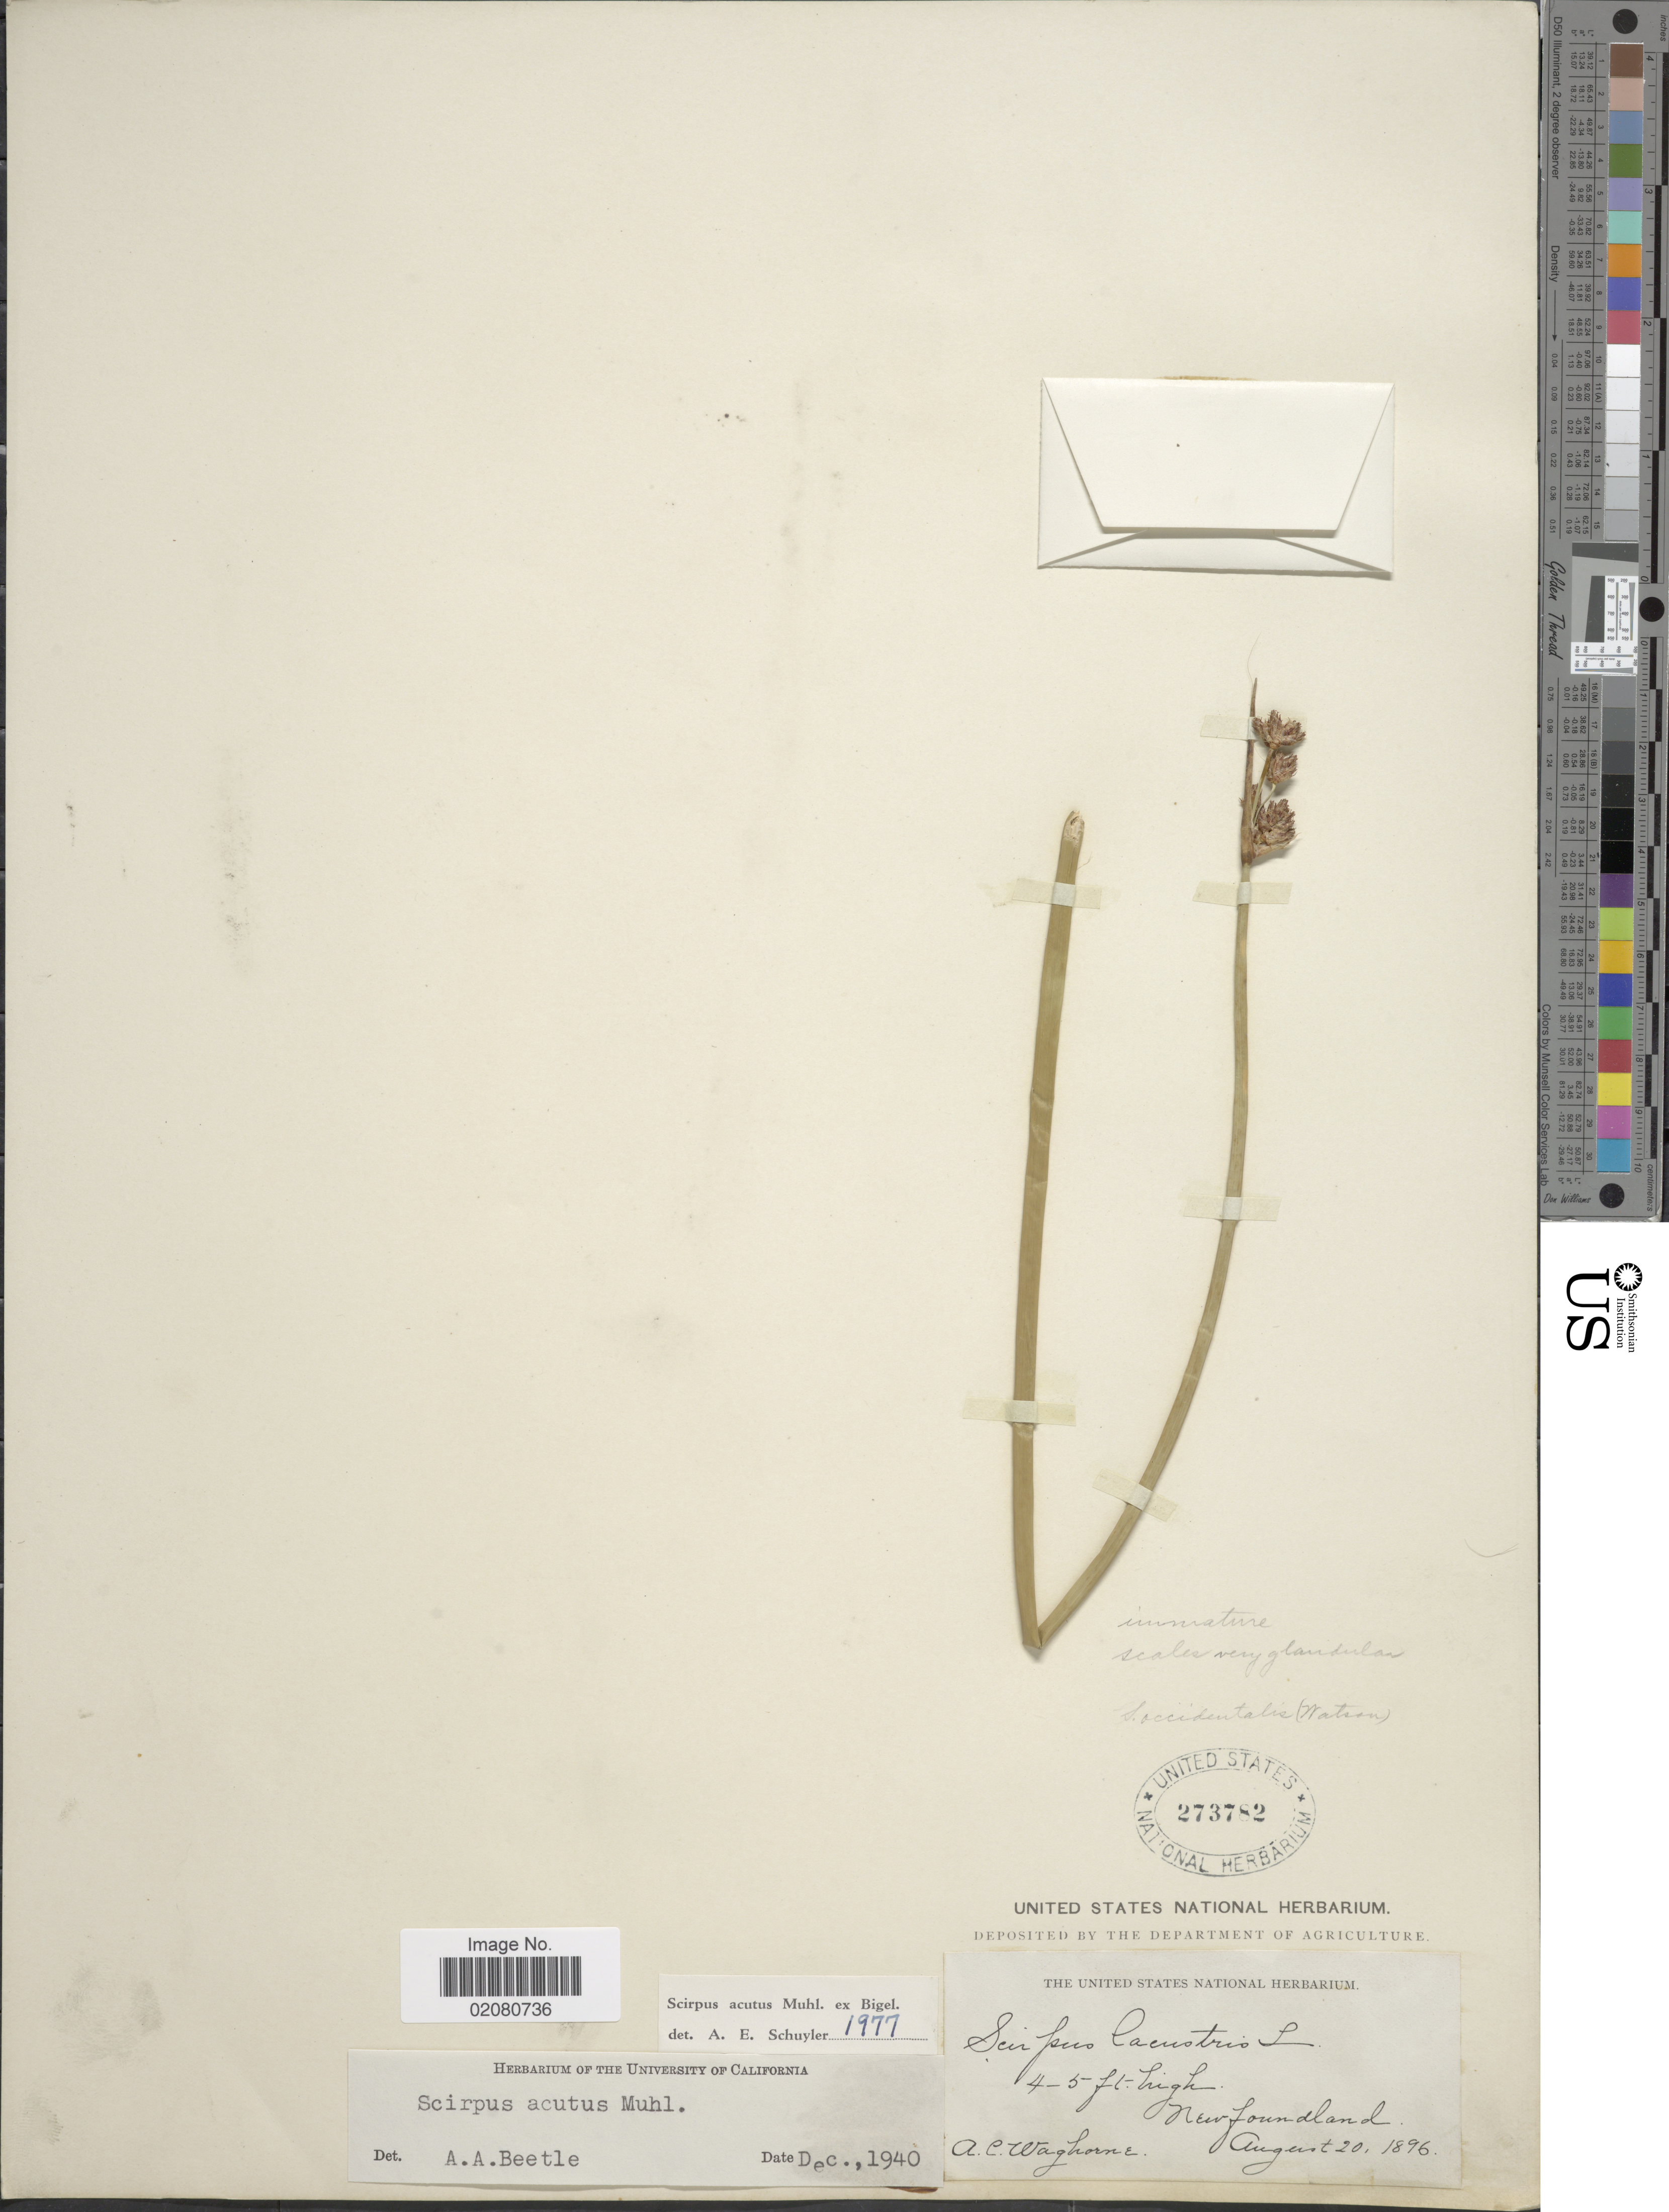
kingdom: Plantae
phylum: Tracheophyta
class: Liliopsida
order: Poales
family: Cyperaceae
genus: Schoenoplectus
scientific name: Schoenoplectus acutus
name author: (Muhl. ex Bigelow) Á. Löve & D. Löve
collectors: A. Waghorne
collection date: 1896-07-20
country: Canada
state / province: Newfoundland and Labrador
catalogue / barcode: US 273782